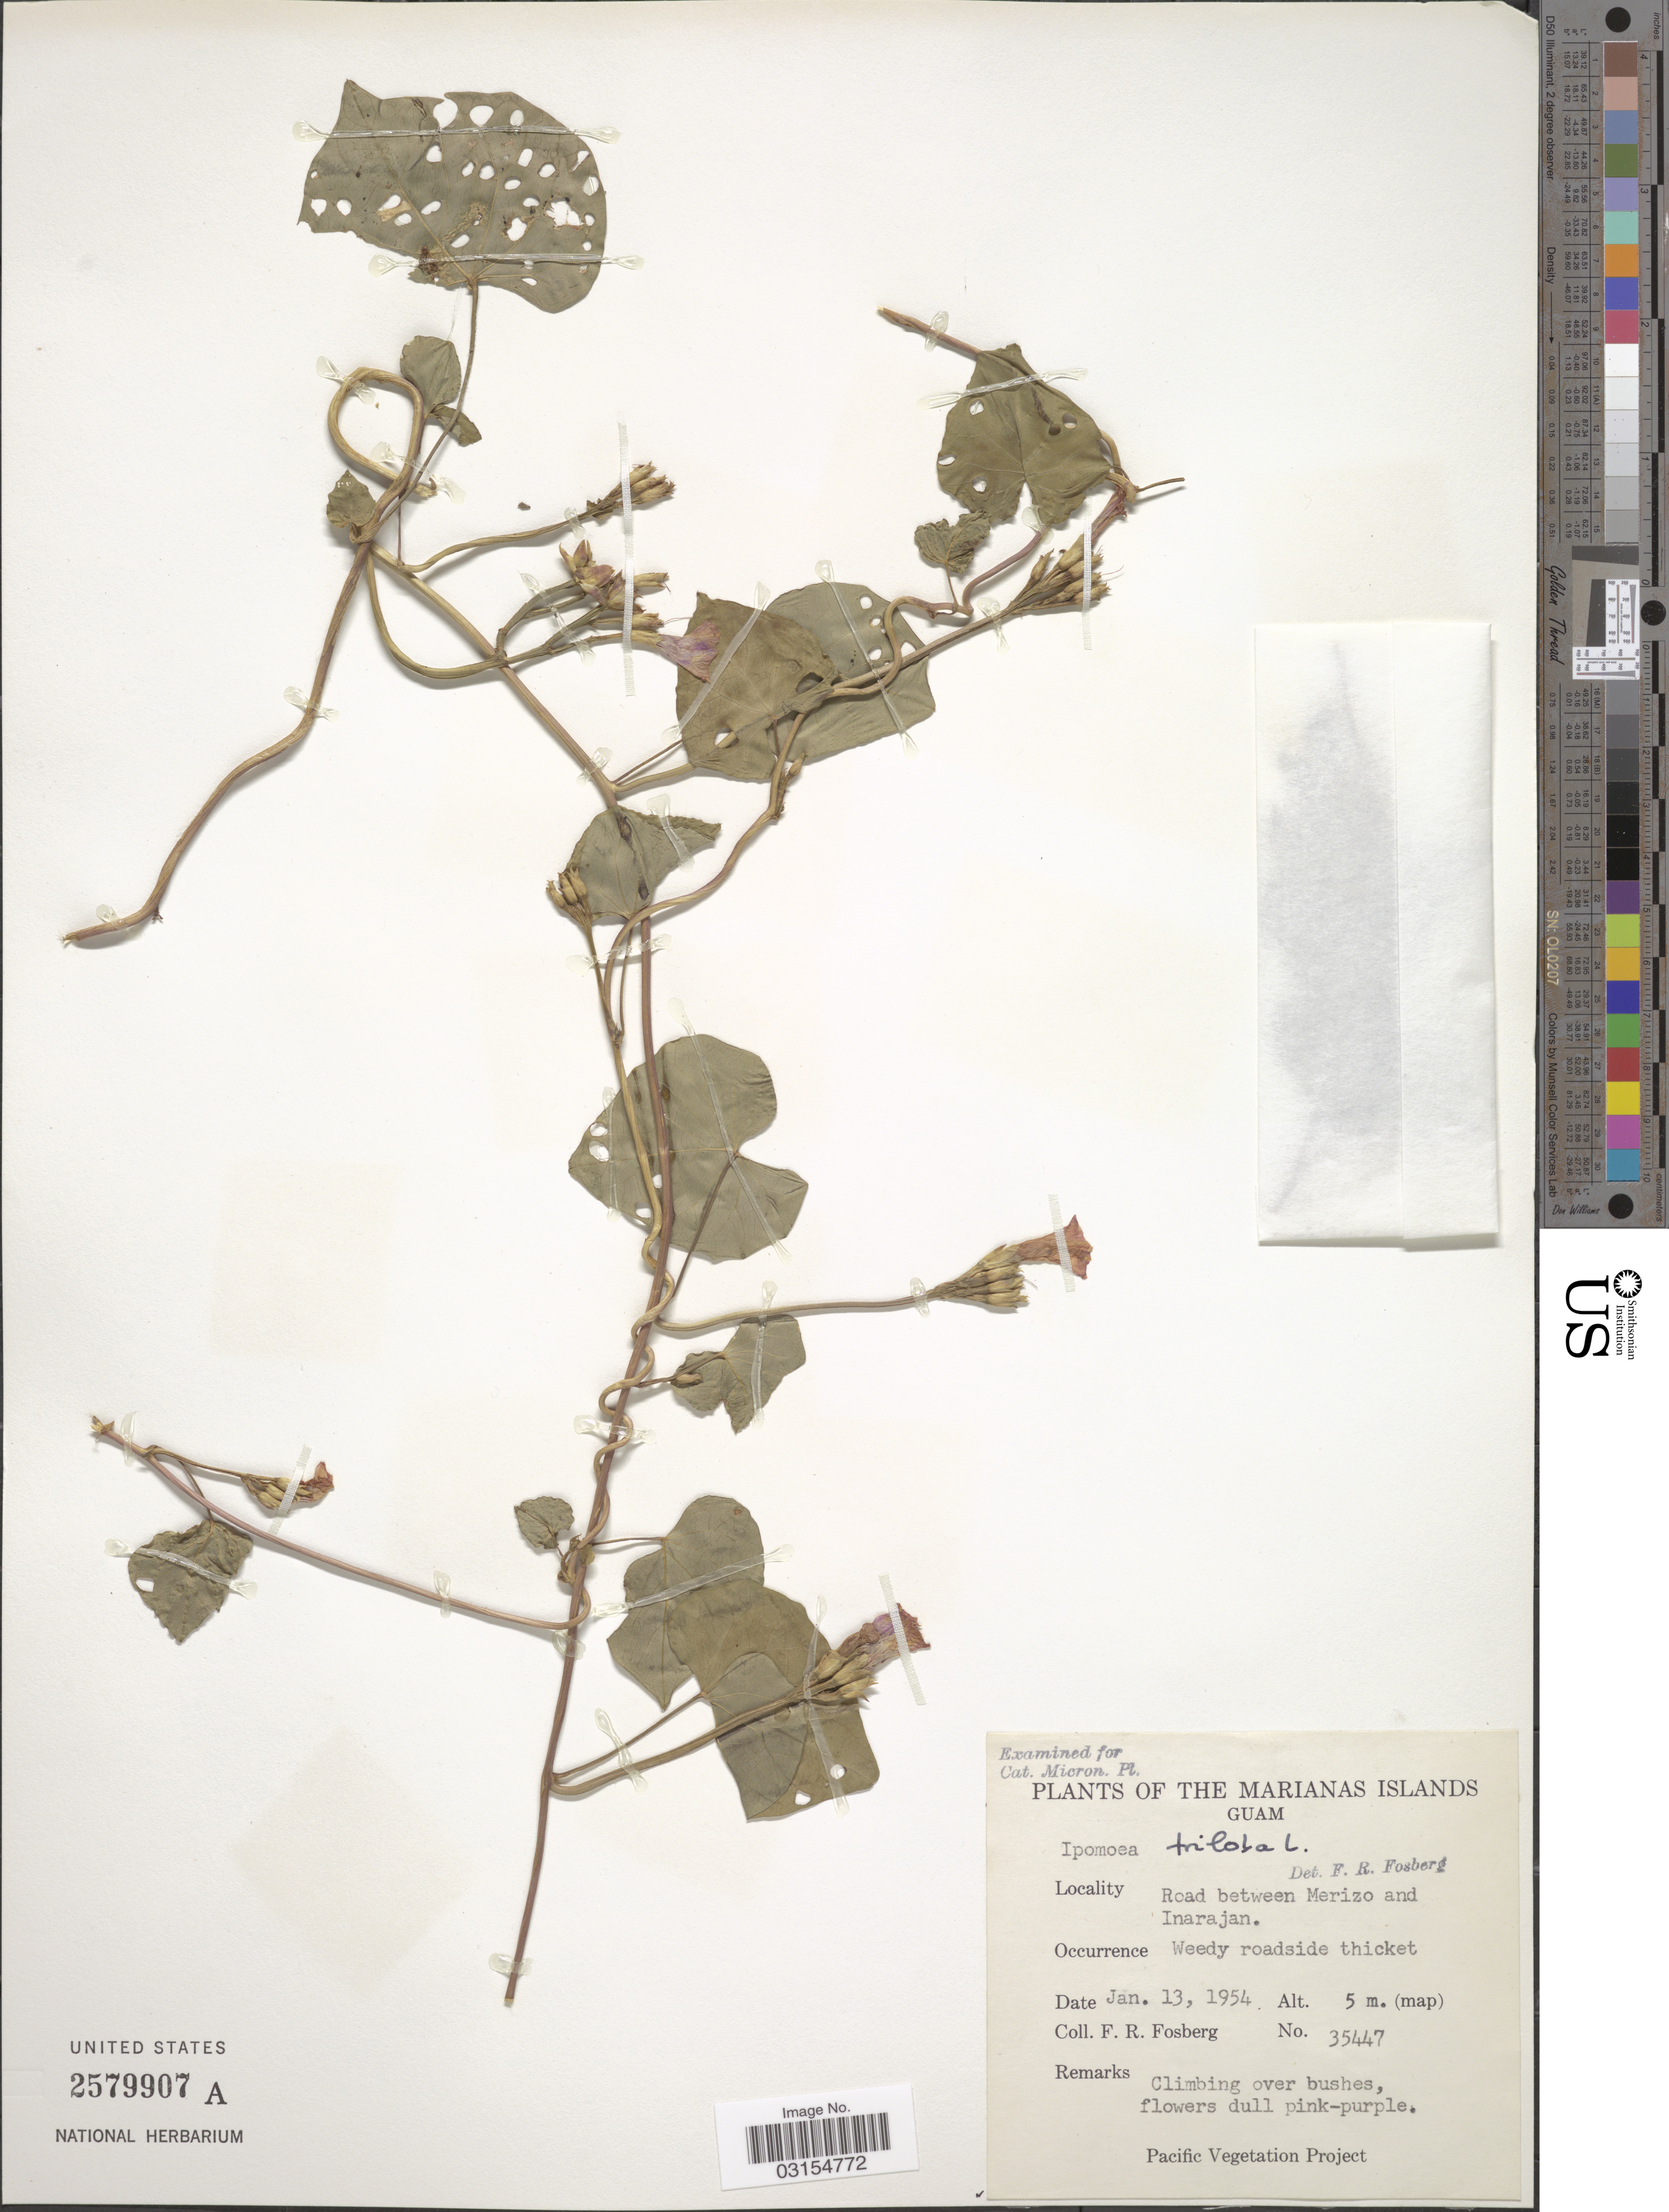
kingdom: Plantae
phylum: Tracheophyta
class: Magnoliopsida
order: Solanales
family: Convolvulaceae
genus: Ipomoea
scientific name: Ipomoea triloba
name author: L.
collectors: F. R. Fosberg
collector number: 35447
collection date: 1954-01-13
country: Guam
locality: The Marianas Islands, Road between Merizo and Inarajan.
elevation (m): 5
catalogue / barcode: US 2579907A